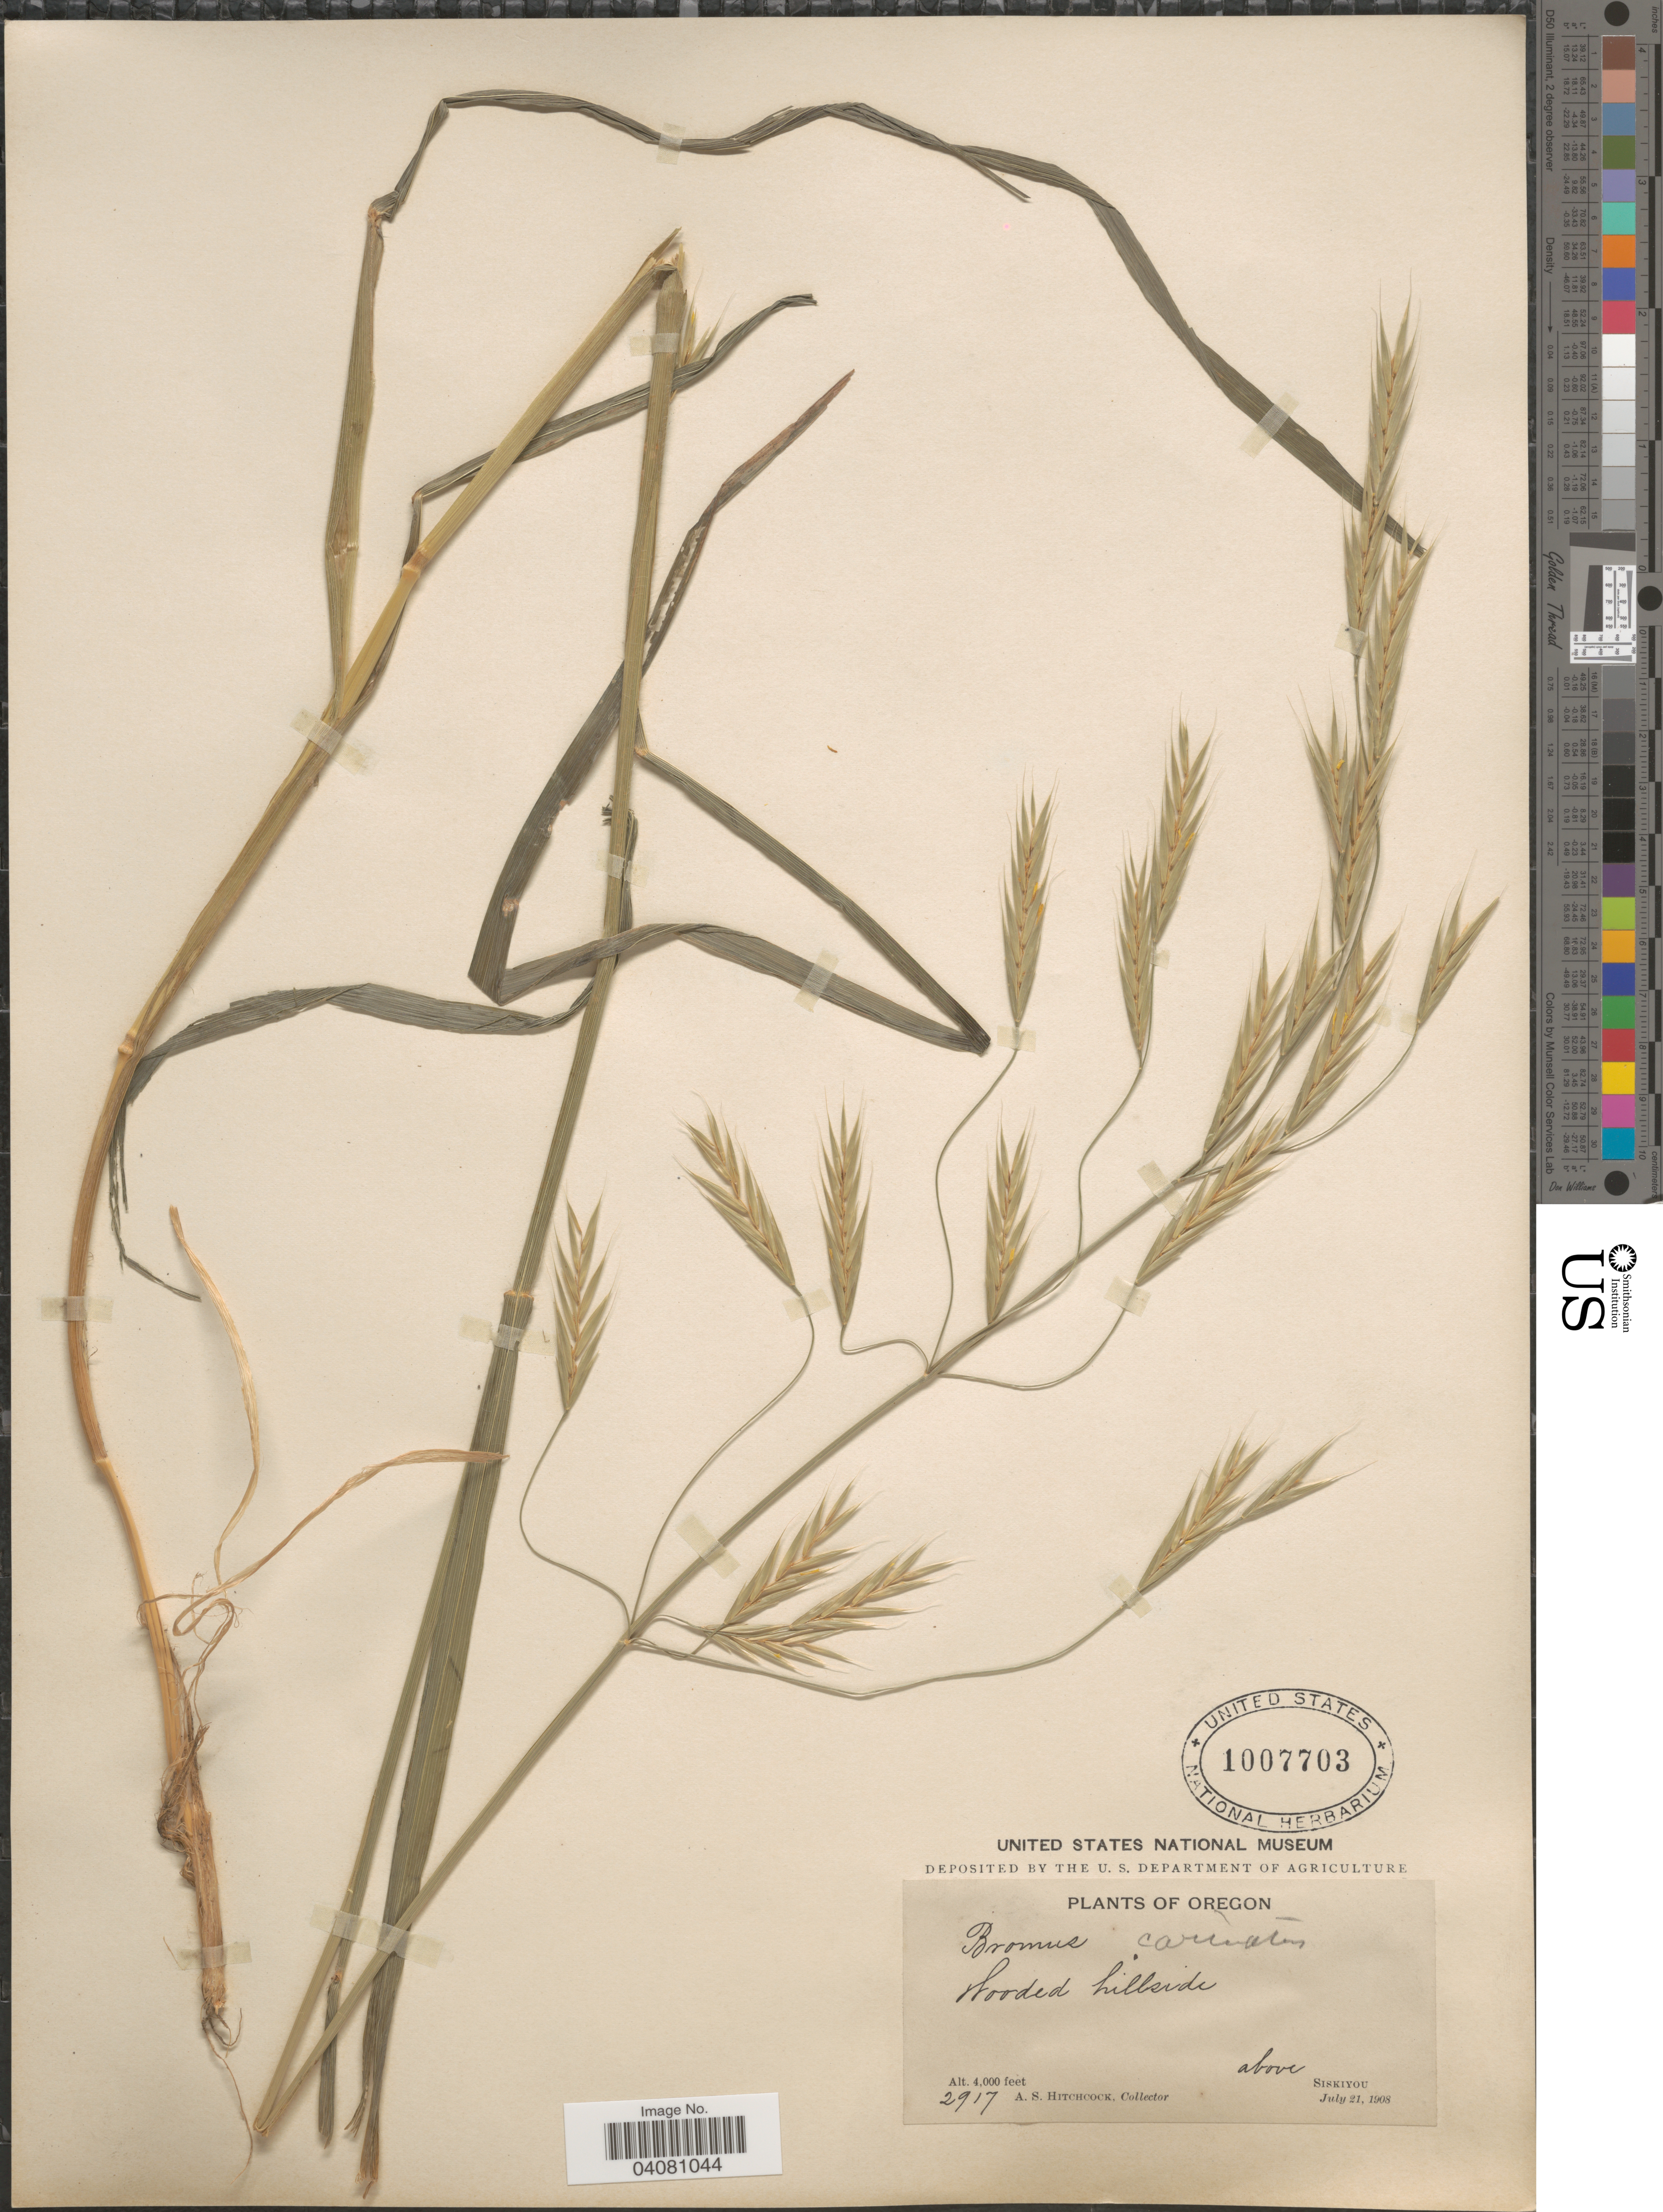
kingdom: Plantae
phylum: Tracheophyta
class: Liliopsida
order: Poales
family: Poaceae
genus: Bromus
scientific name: Bromus carinatus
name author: Hook. & Arn.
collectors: A. S. Hitchcock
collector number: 2917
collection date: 1908-07-21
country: United States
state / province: Oregon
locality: Wooded hillside. Above Siskiyou.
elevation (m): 1219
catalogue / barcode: US 1007703